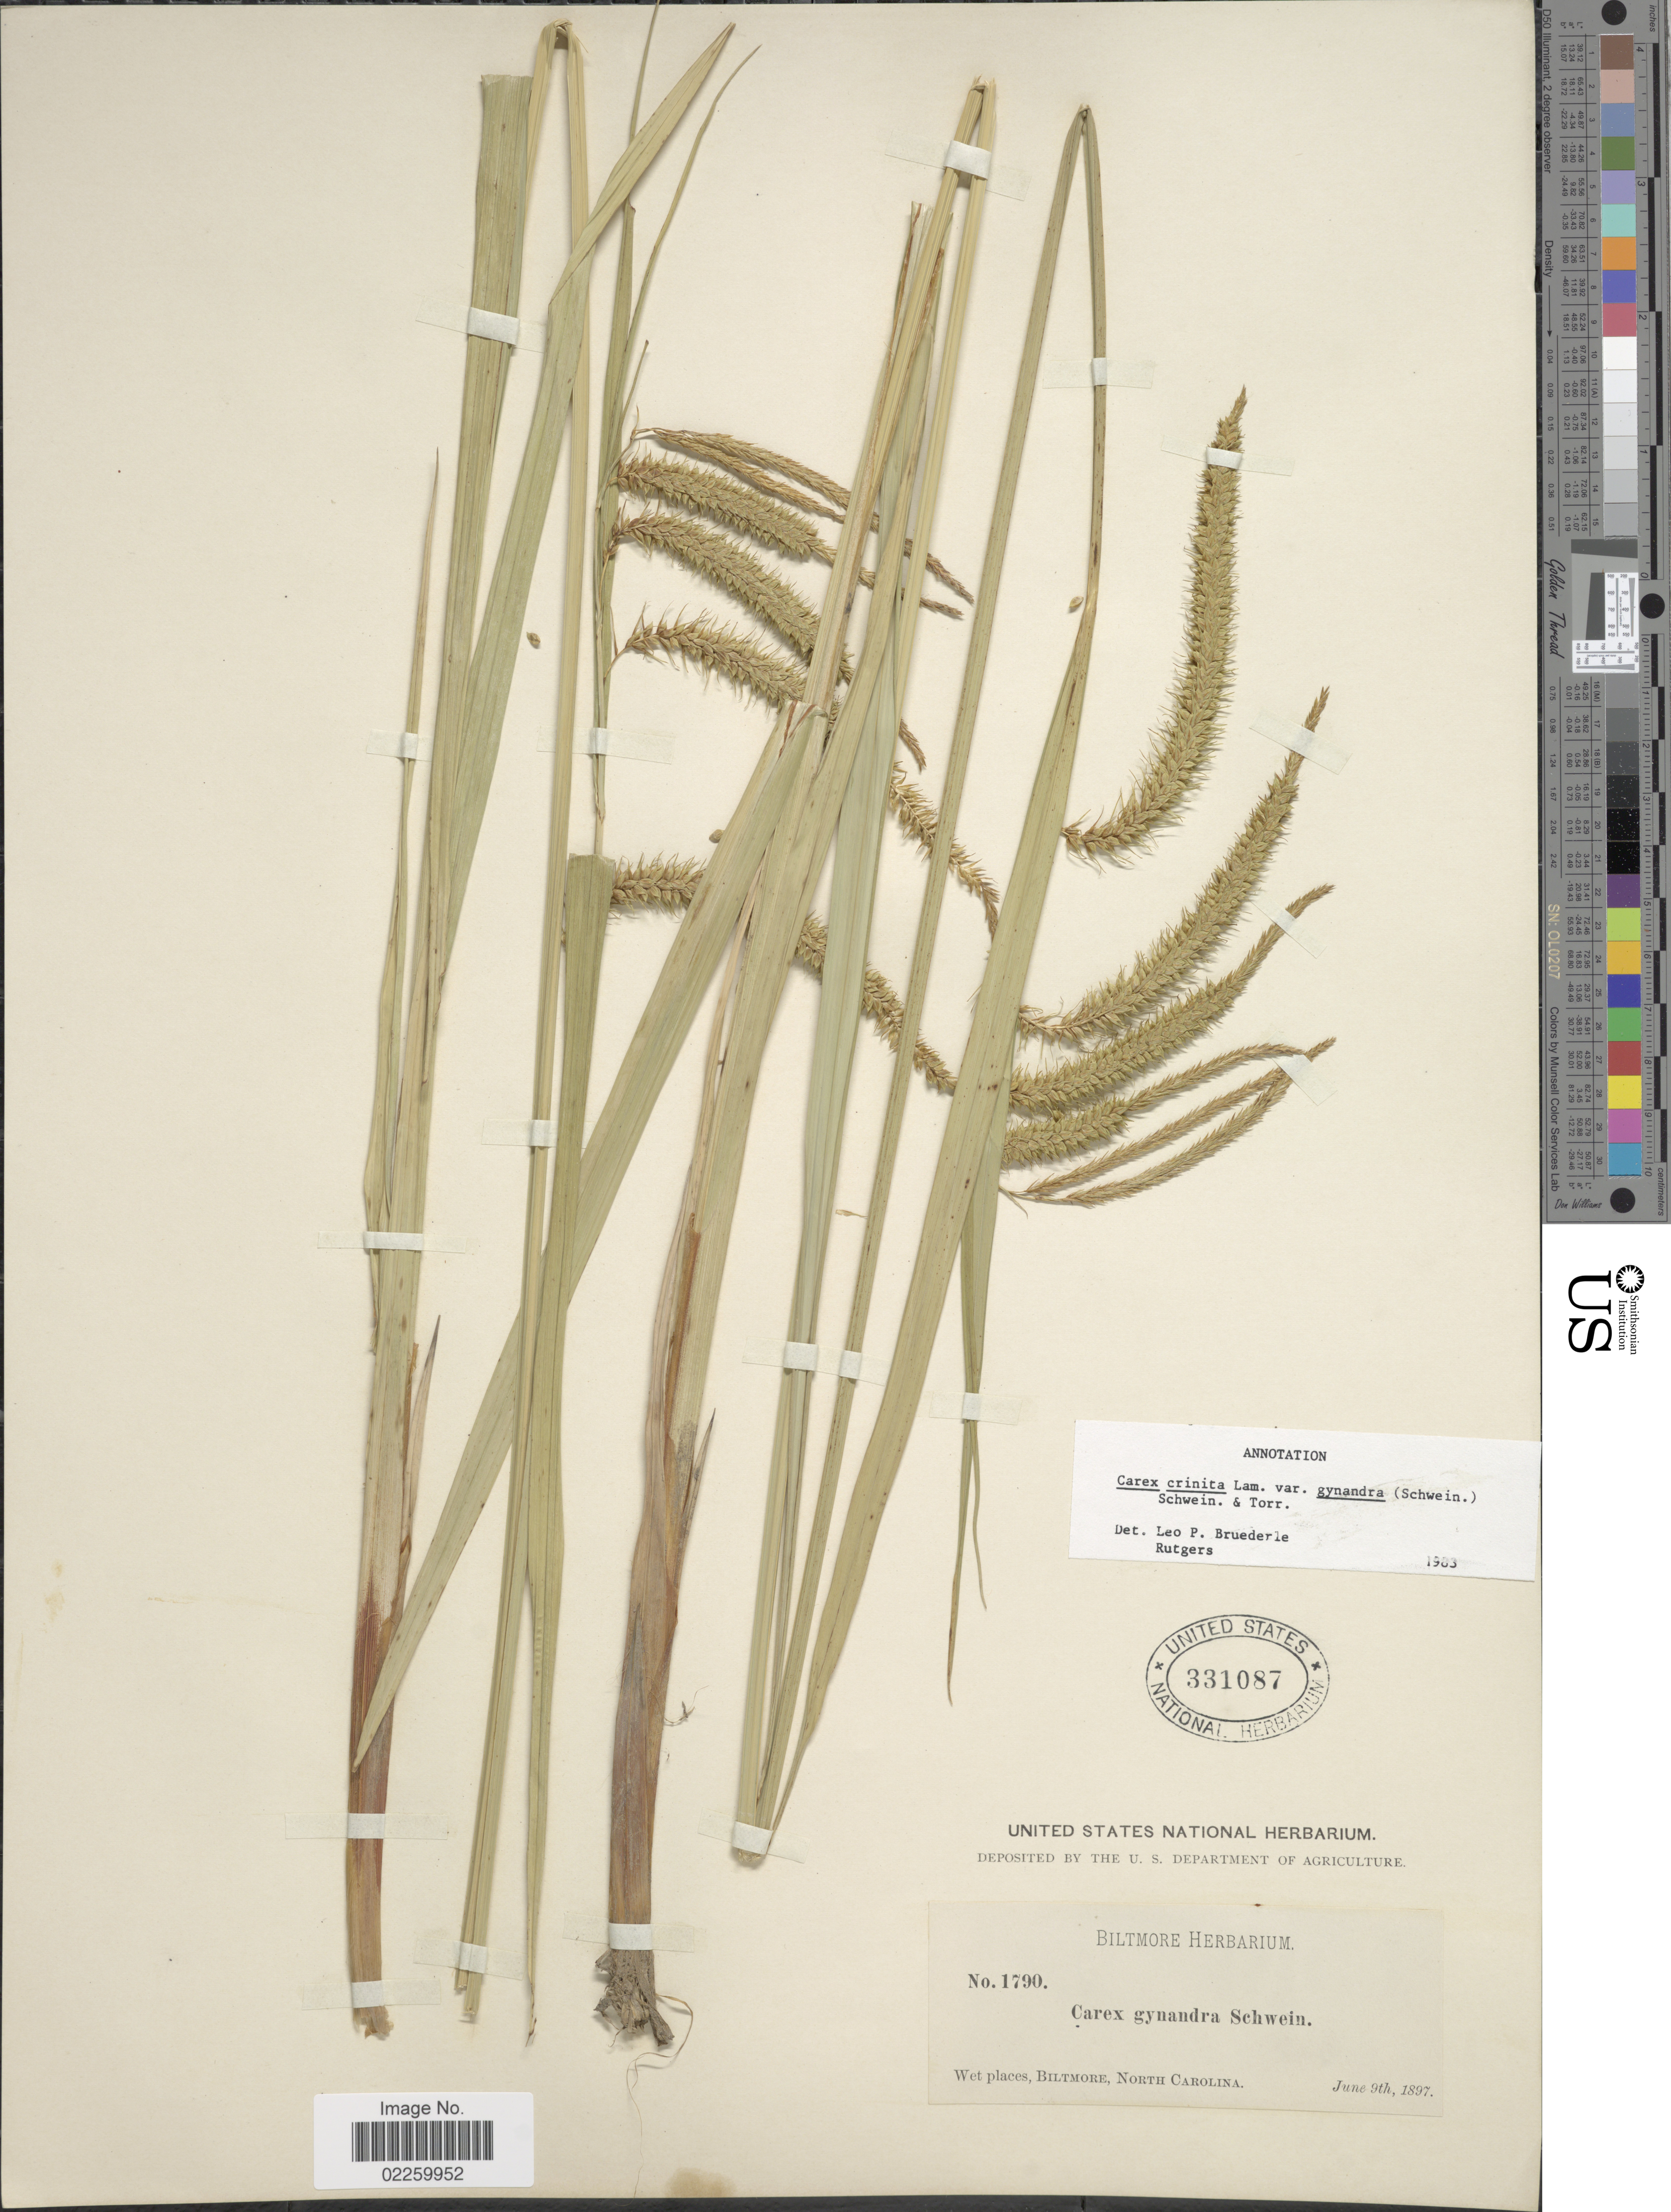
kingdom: Plantae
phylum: Tracheophyta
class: Liliopsida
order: Poales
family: Cyperaceae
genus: Carex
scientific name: Carex crinita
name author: Lam.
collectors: ex herb. Biltmore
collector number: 1790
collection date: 1897-06-09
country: United States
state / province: North Carolina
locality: Biltmore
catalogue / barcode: US 331087